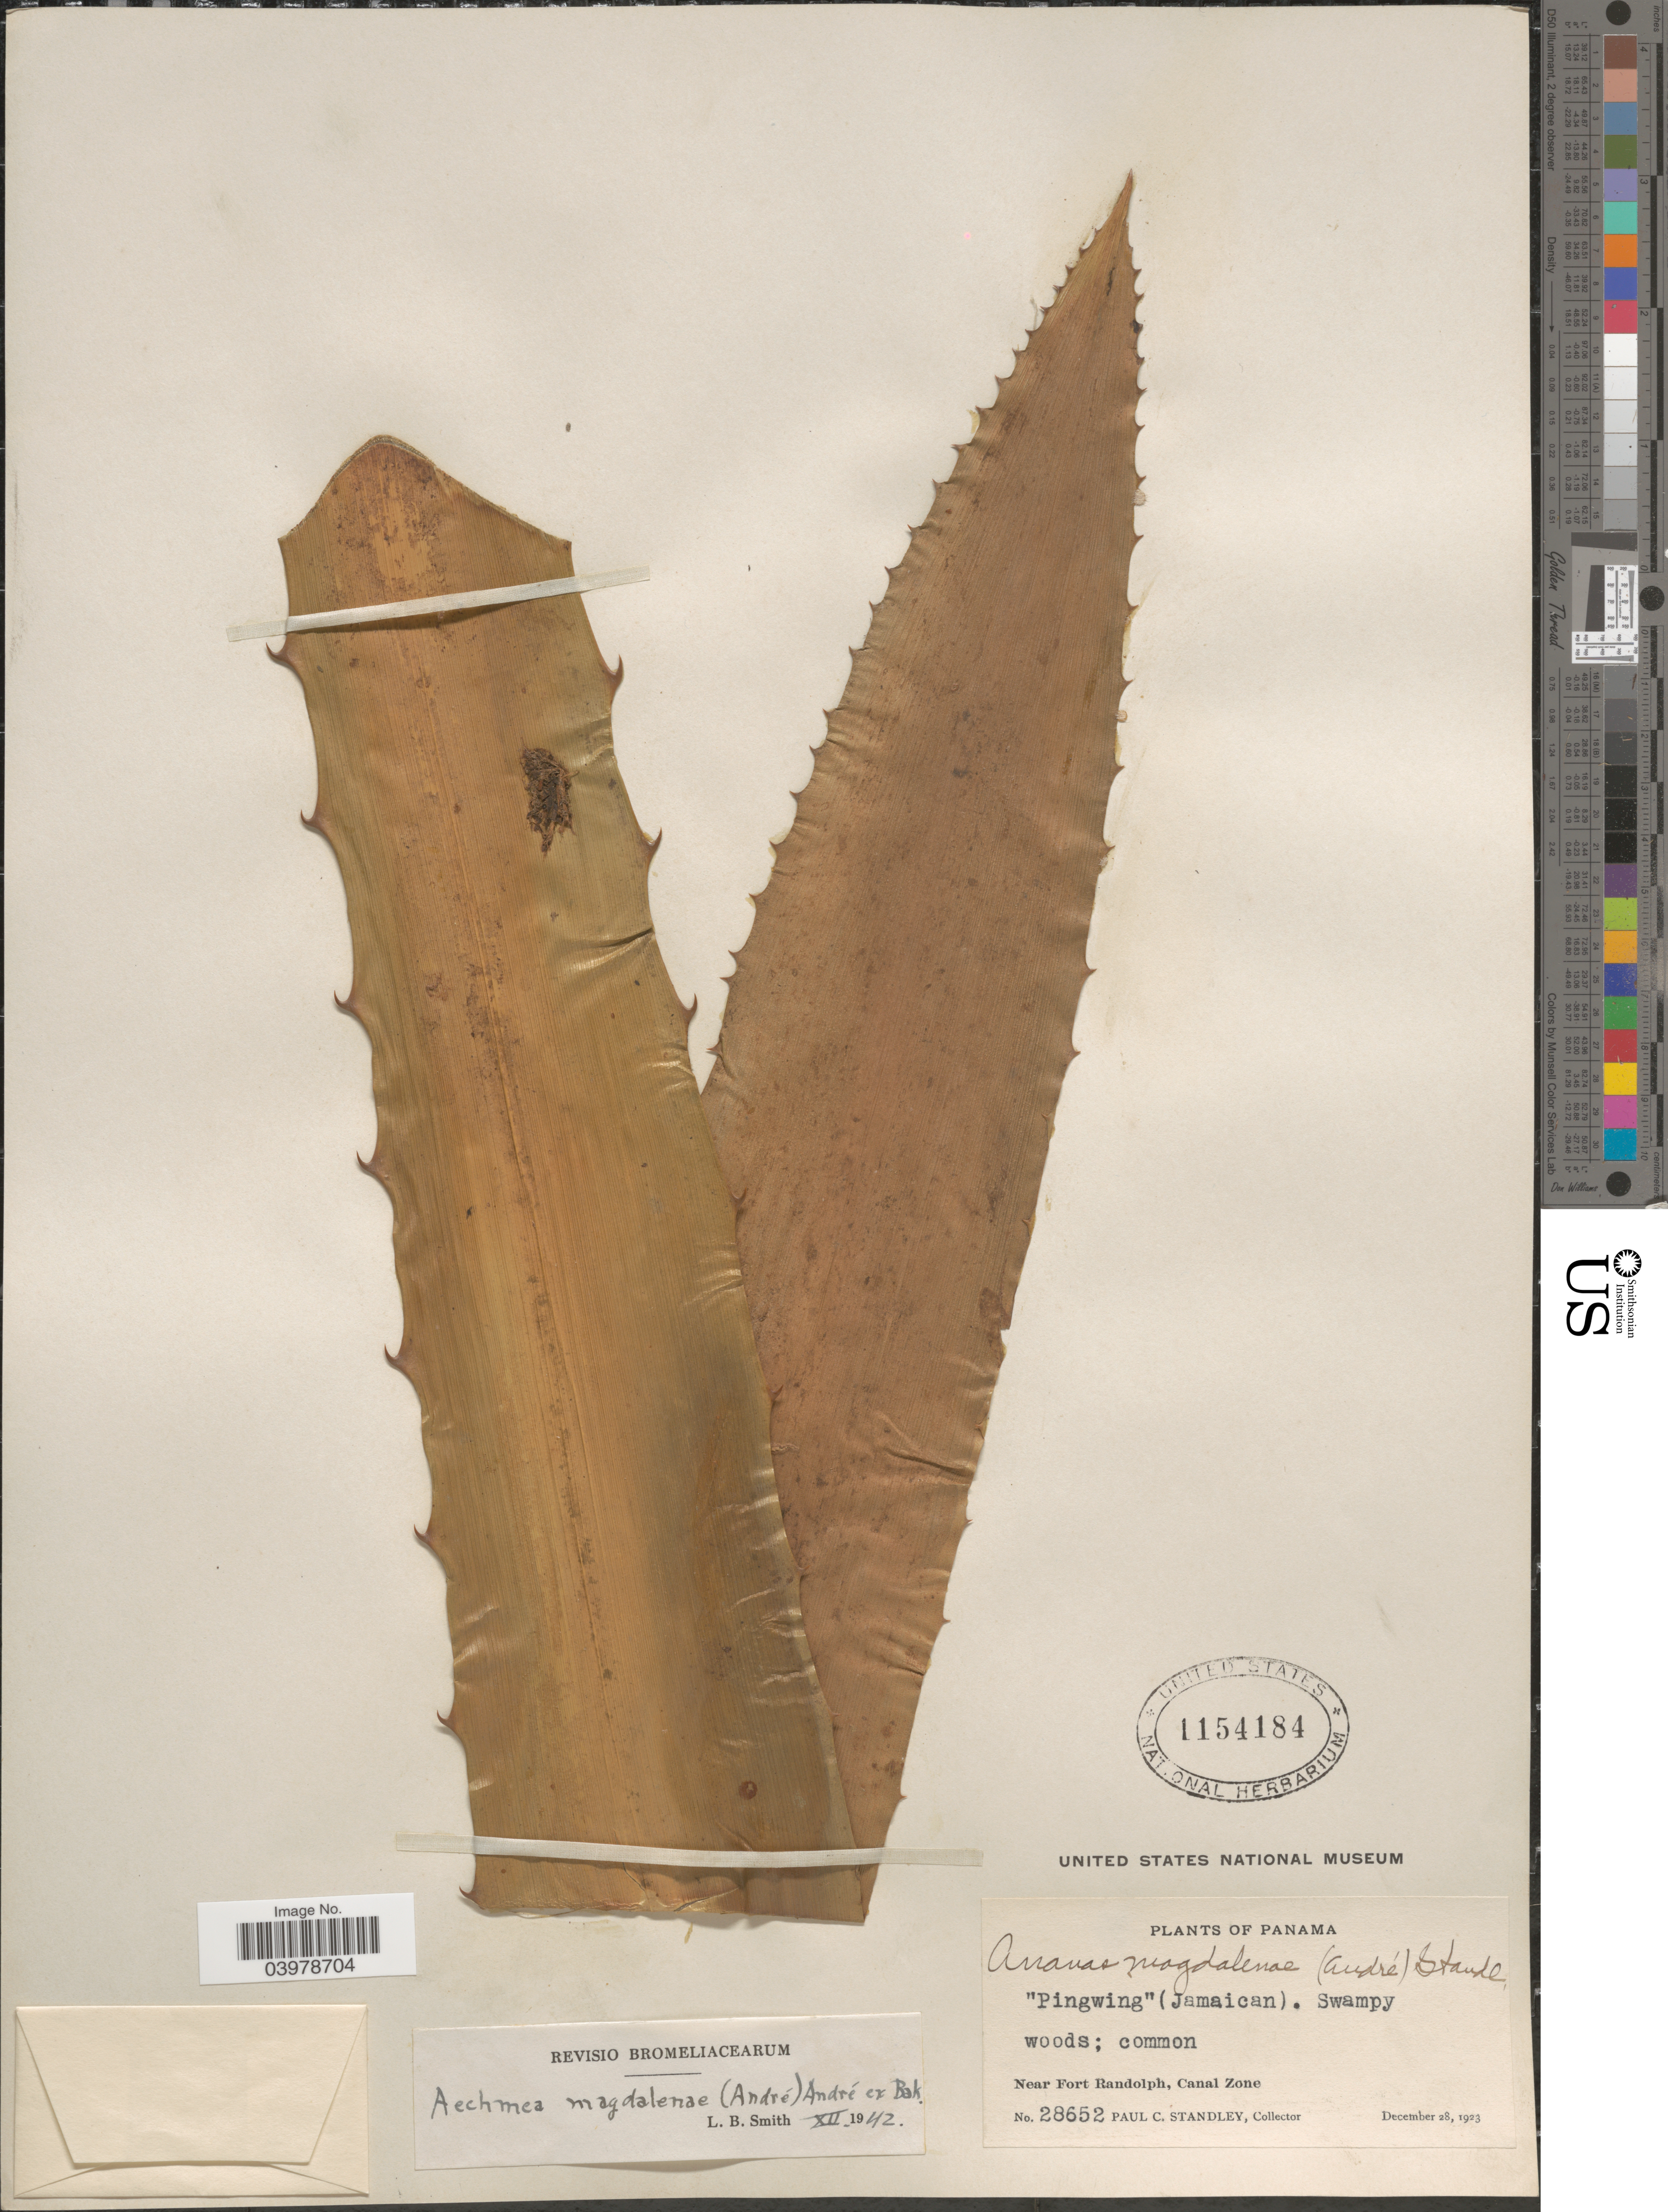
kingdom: Plantae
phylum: Tracheophyta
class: Liliopsida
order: Poales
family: Bromeliaceae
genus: Aechmea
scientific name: Aechmea magdalenae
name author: (André) André ex Baker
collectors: P. C. Standley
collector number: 28652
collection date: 1923-12-28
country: Panama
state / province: Colón / Panamá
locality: Near Fort Randolph, Canal Zone.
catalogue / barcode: US 1154184